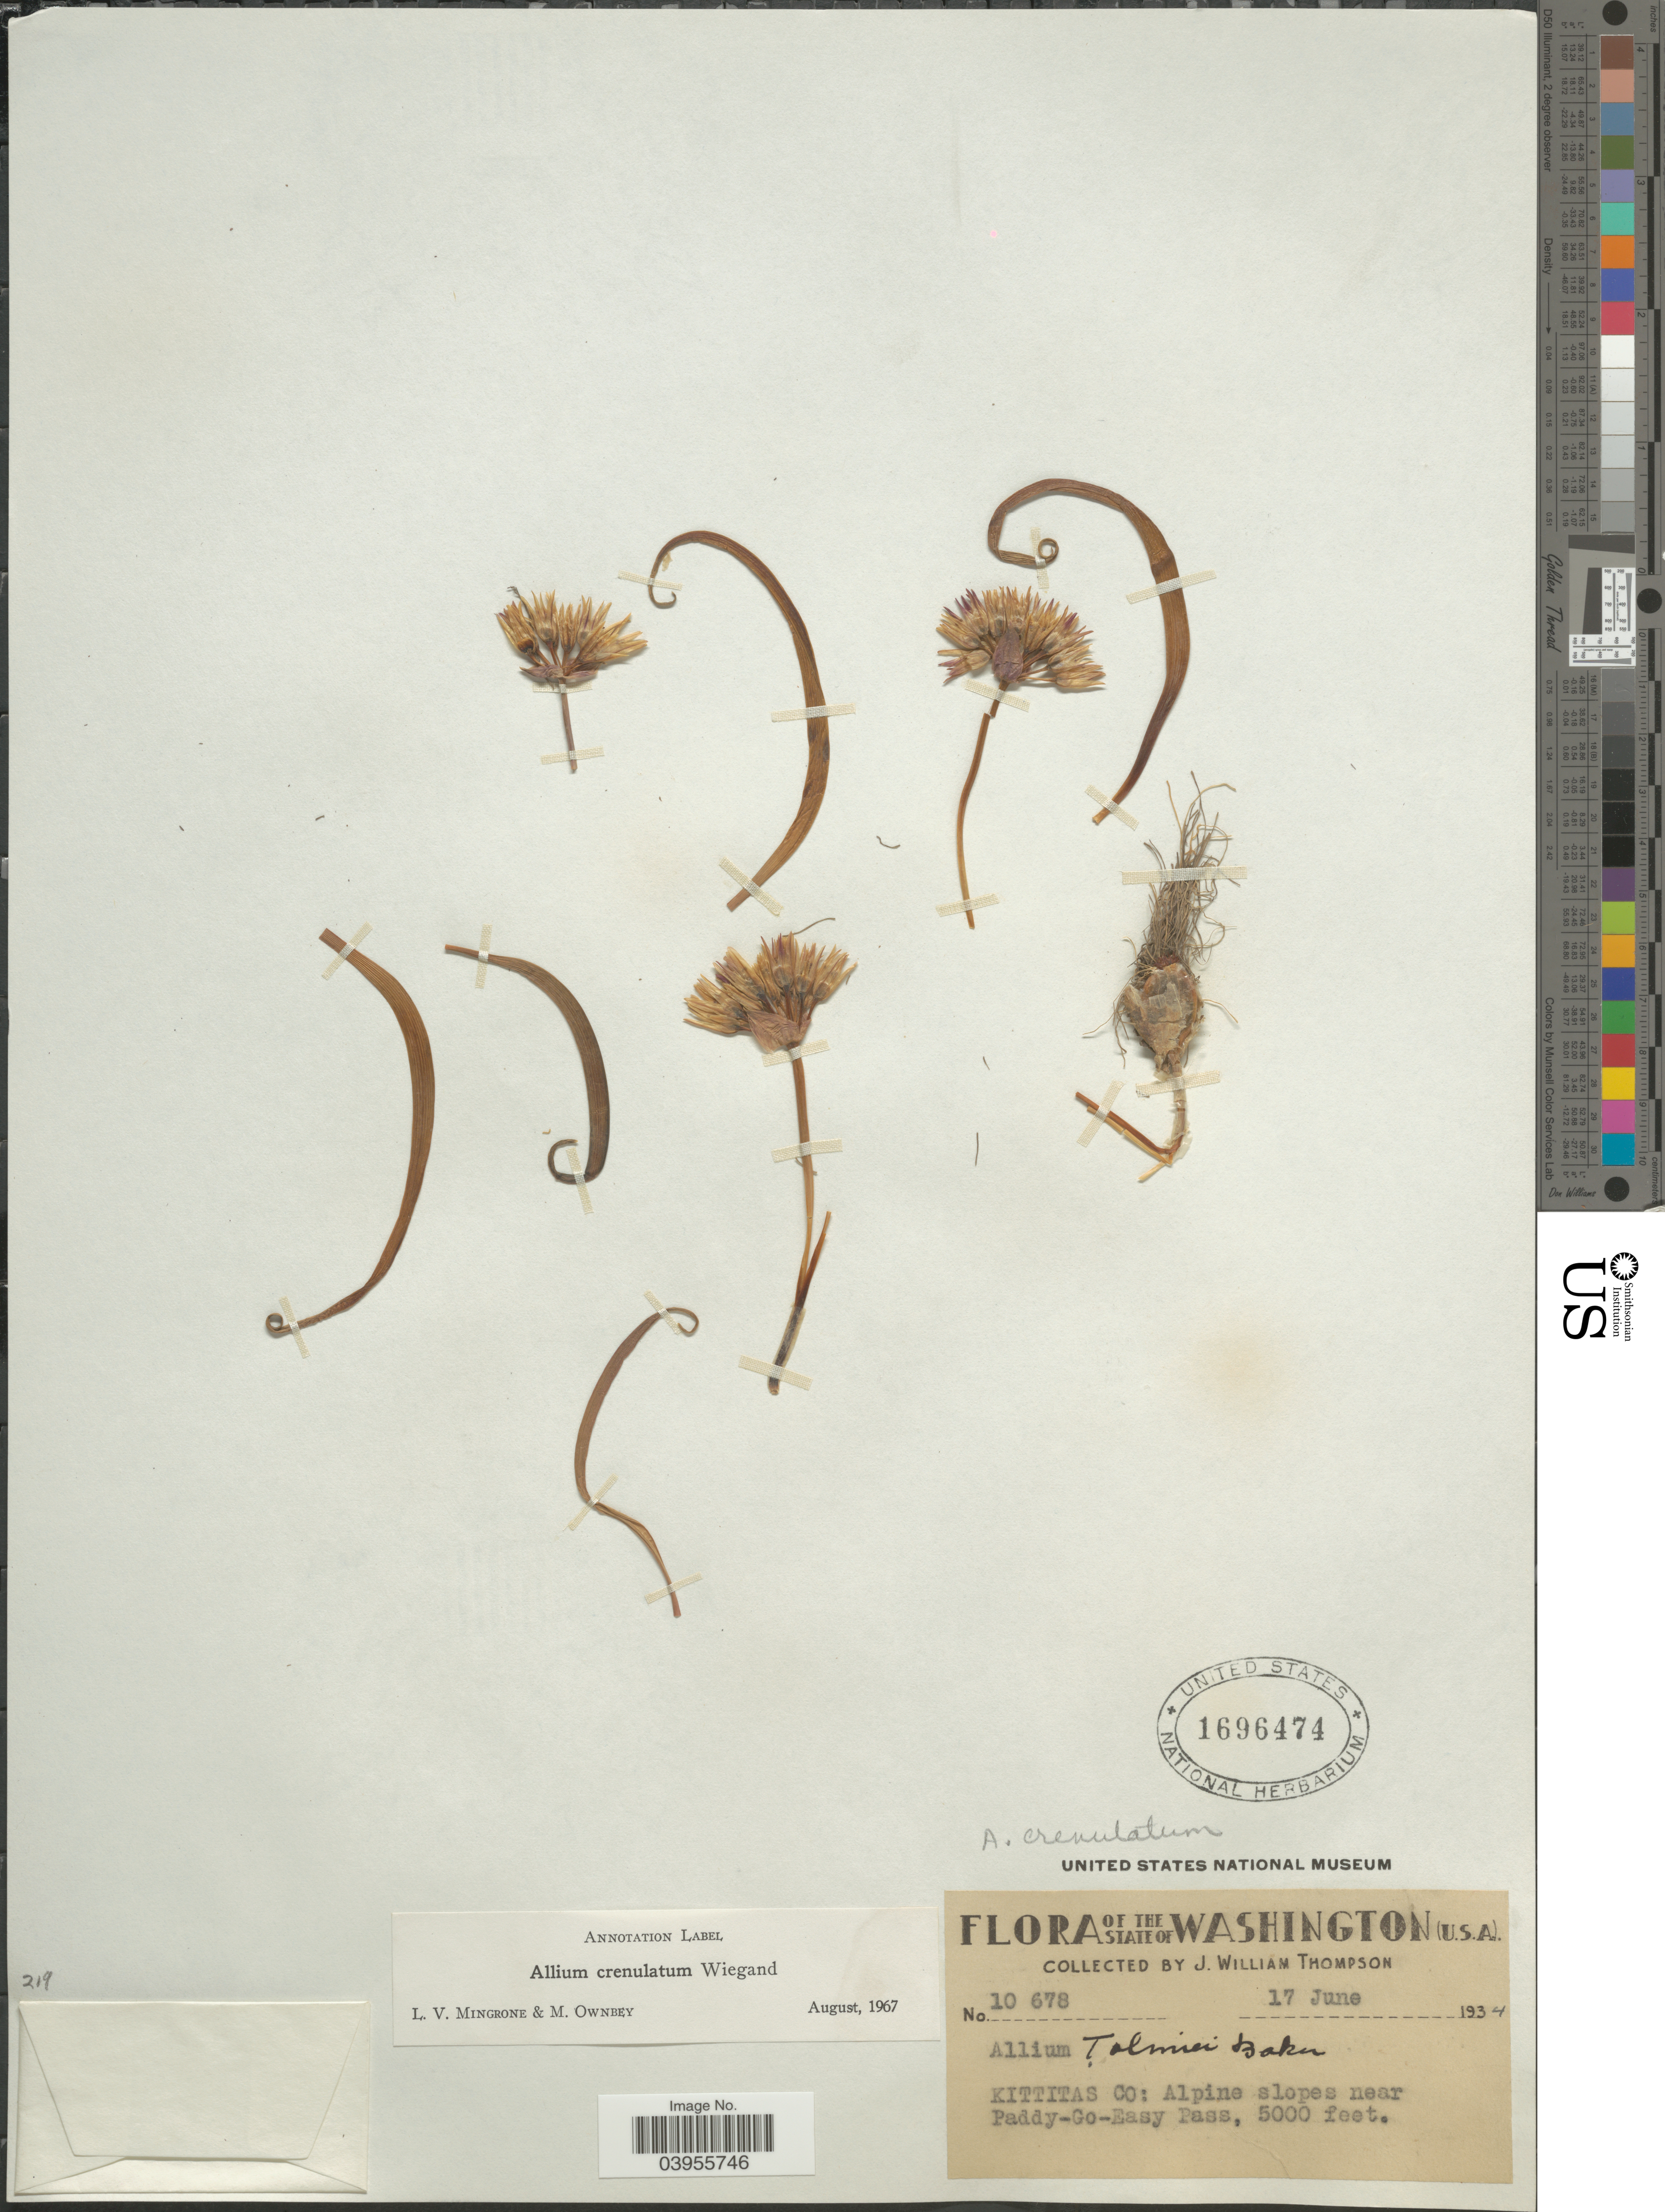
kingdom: Plantae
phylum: Tracheophyta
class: Liliopsida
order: Asparagales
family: Amaryllidaceae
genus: Allium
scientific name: Allium crenulatum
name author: Wiegand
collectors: J. W. Thompson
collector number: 10678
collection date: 1934-06-17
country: United States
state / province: Washington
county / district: Kittitas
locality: Kittitas Co: Alpine slopes near Paddy-Go-Easy Pass.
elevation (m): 1524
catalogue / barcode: US 1696474